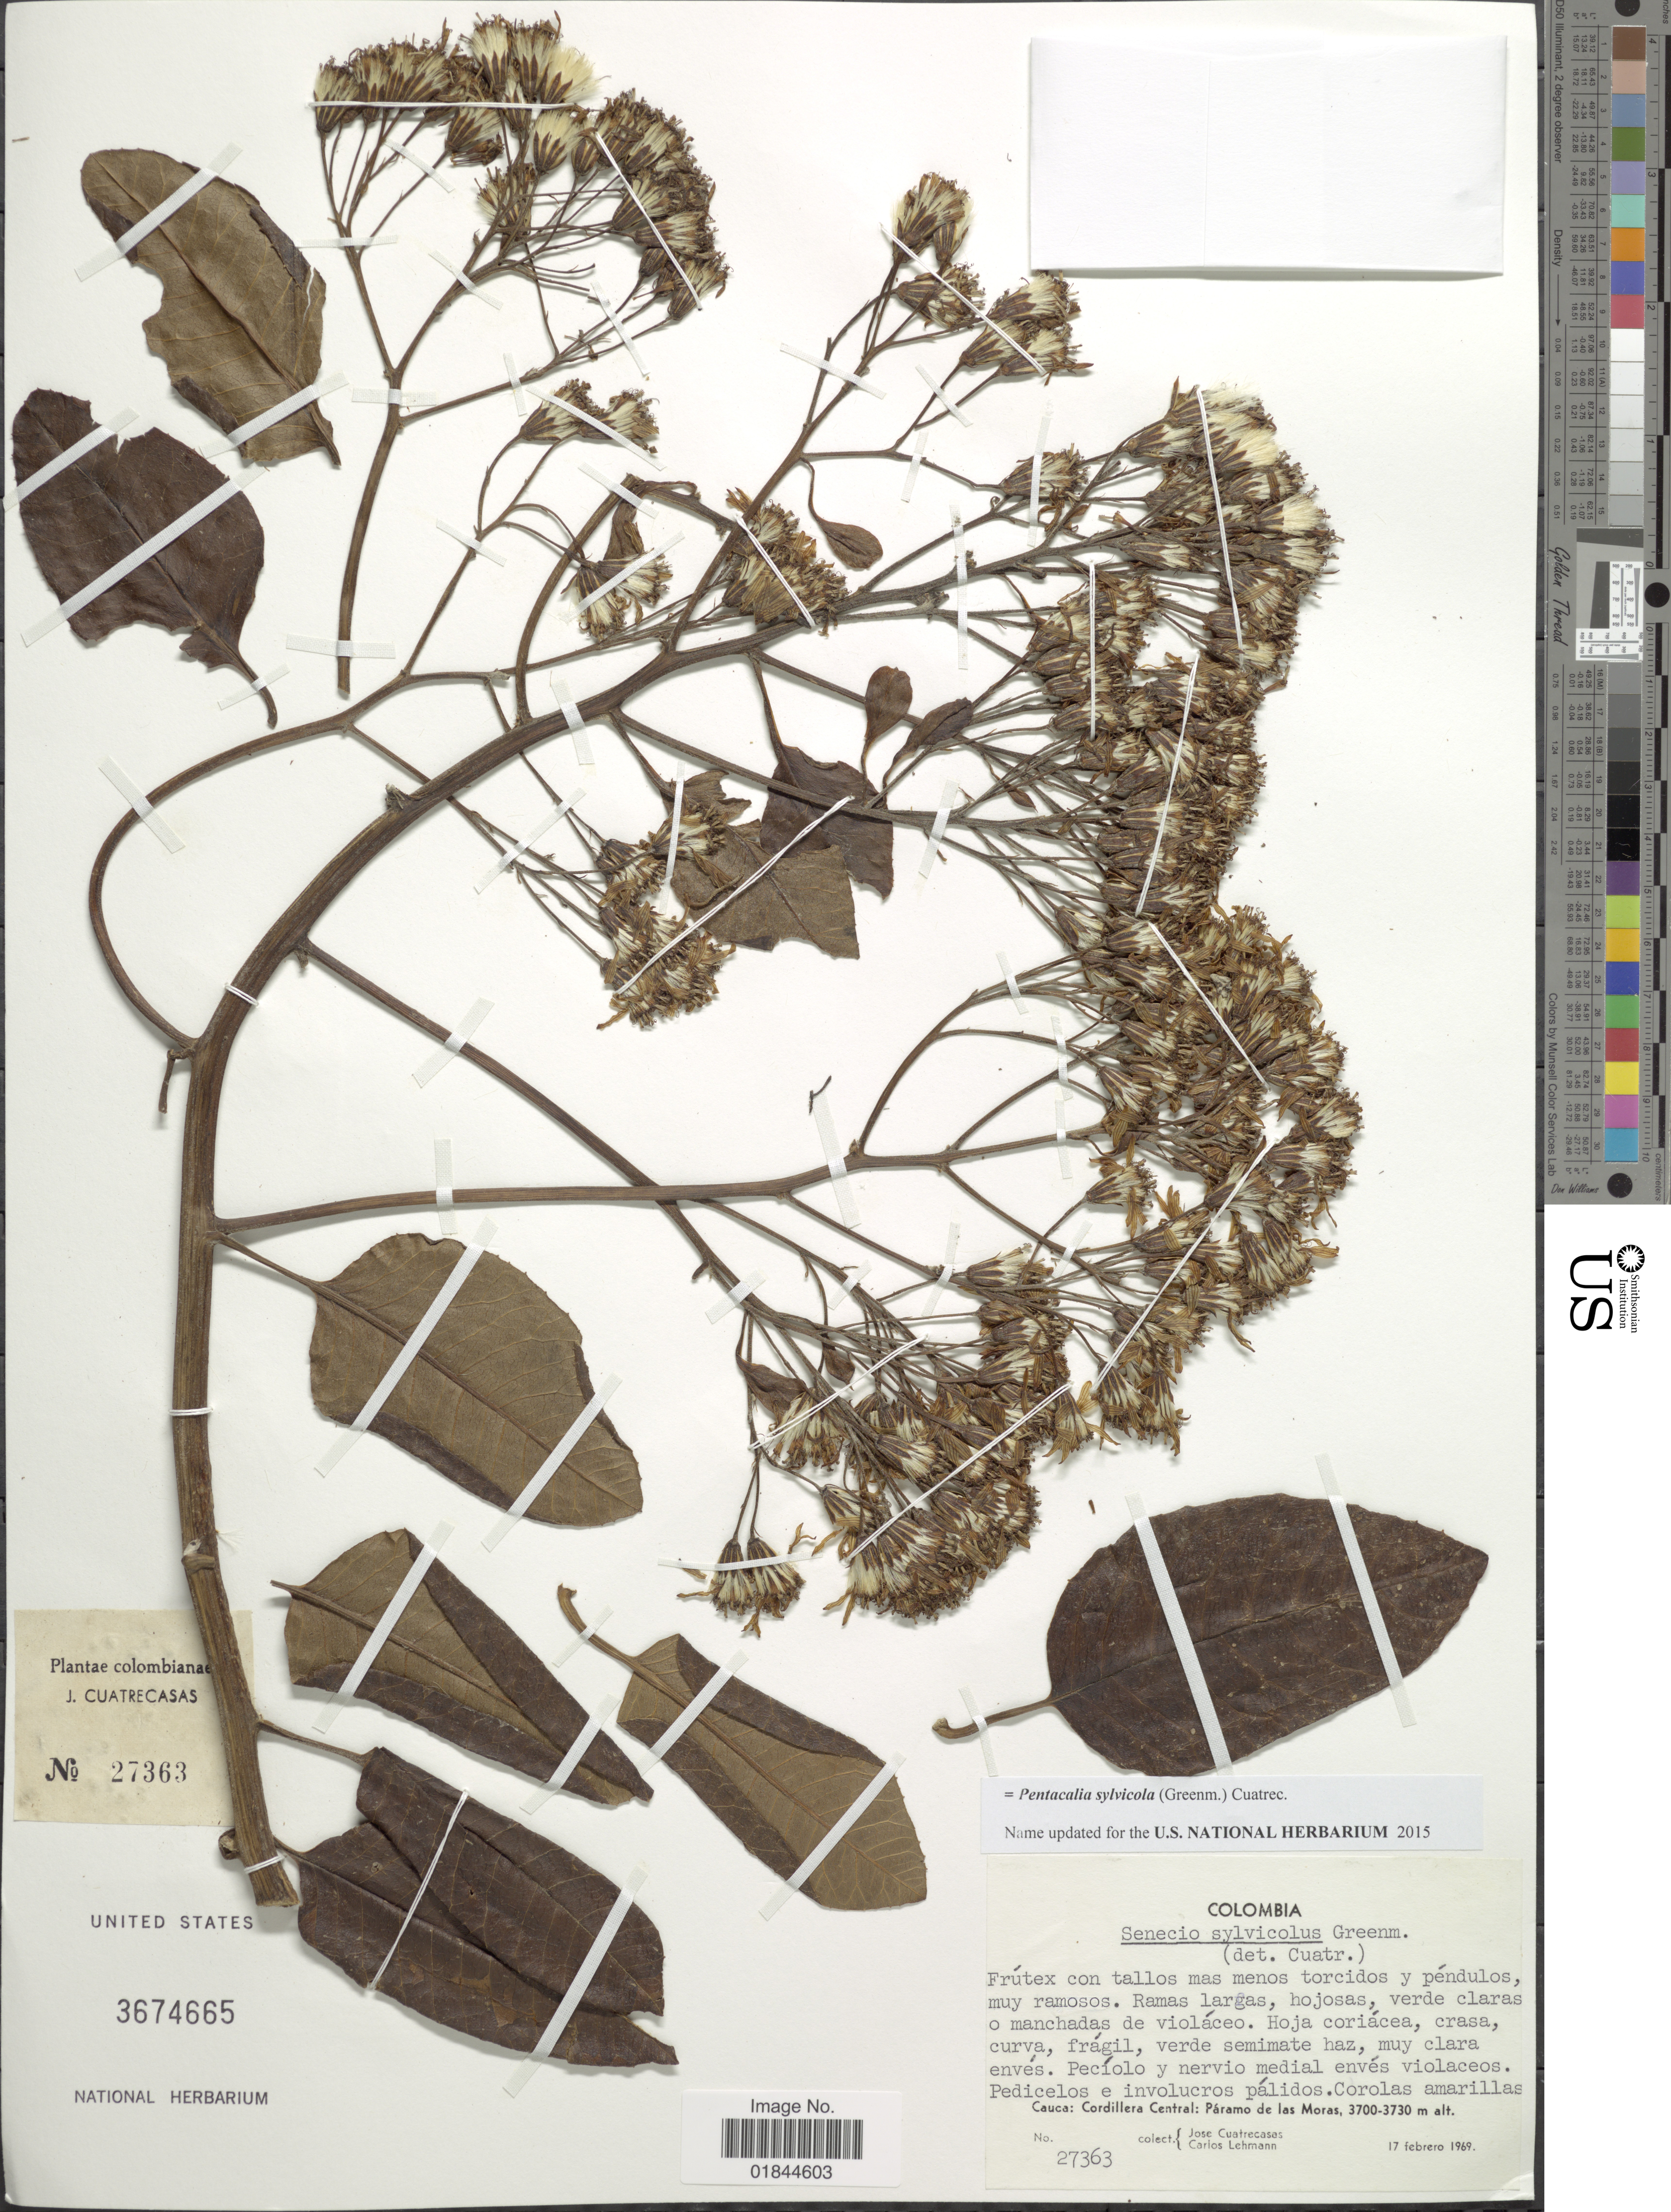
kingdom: Plantae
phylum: Tracheophyta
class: Magnoliopsida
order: Asterales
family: Asteraceae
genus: Pentacalia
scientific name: Pentacalia sylvicola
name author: (Greenm.) Cuatrec.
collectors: J. Cuatrecasas & C. Lehmann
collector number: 27363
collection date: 1969-02-17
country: Colombia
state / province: Cauca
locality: Cordillera Central, Paramo de las Moras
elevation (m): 3700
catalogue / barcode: US 3674665